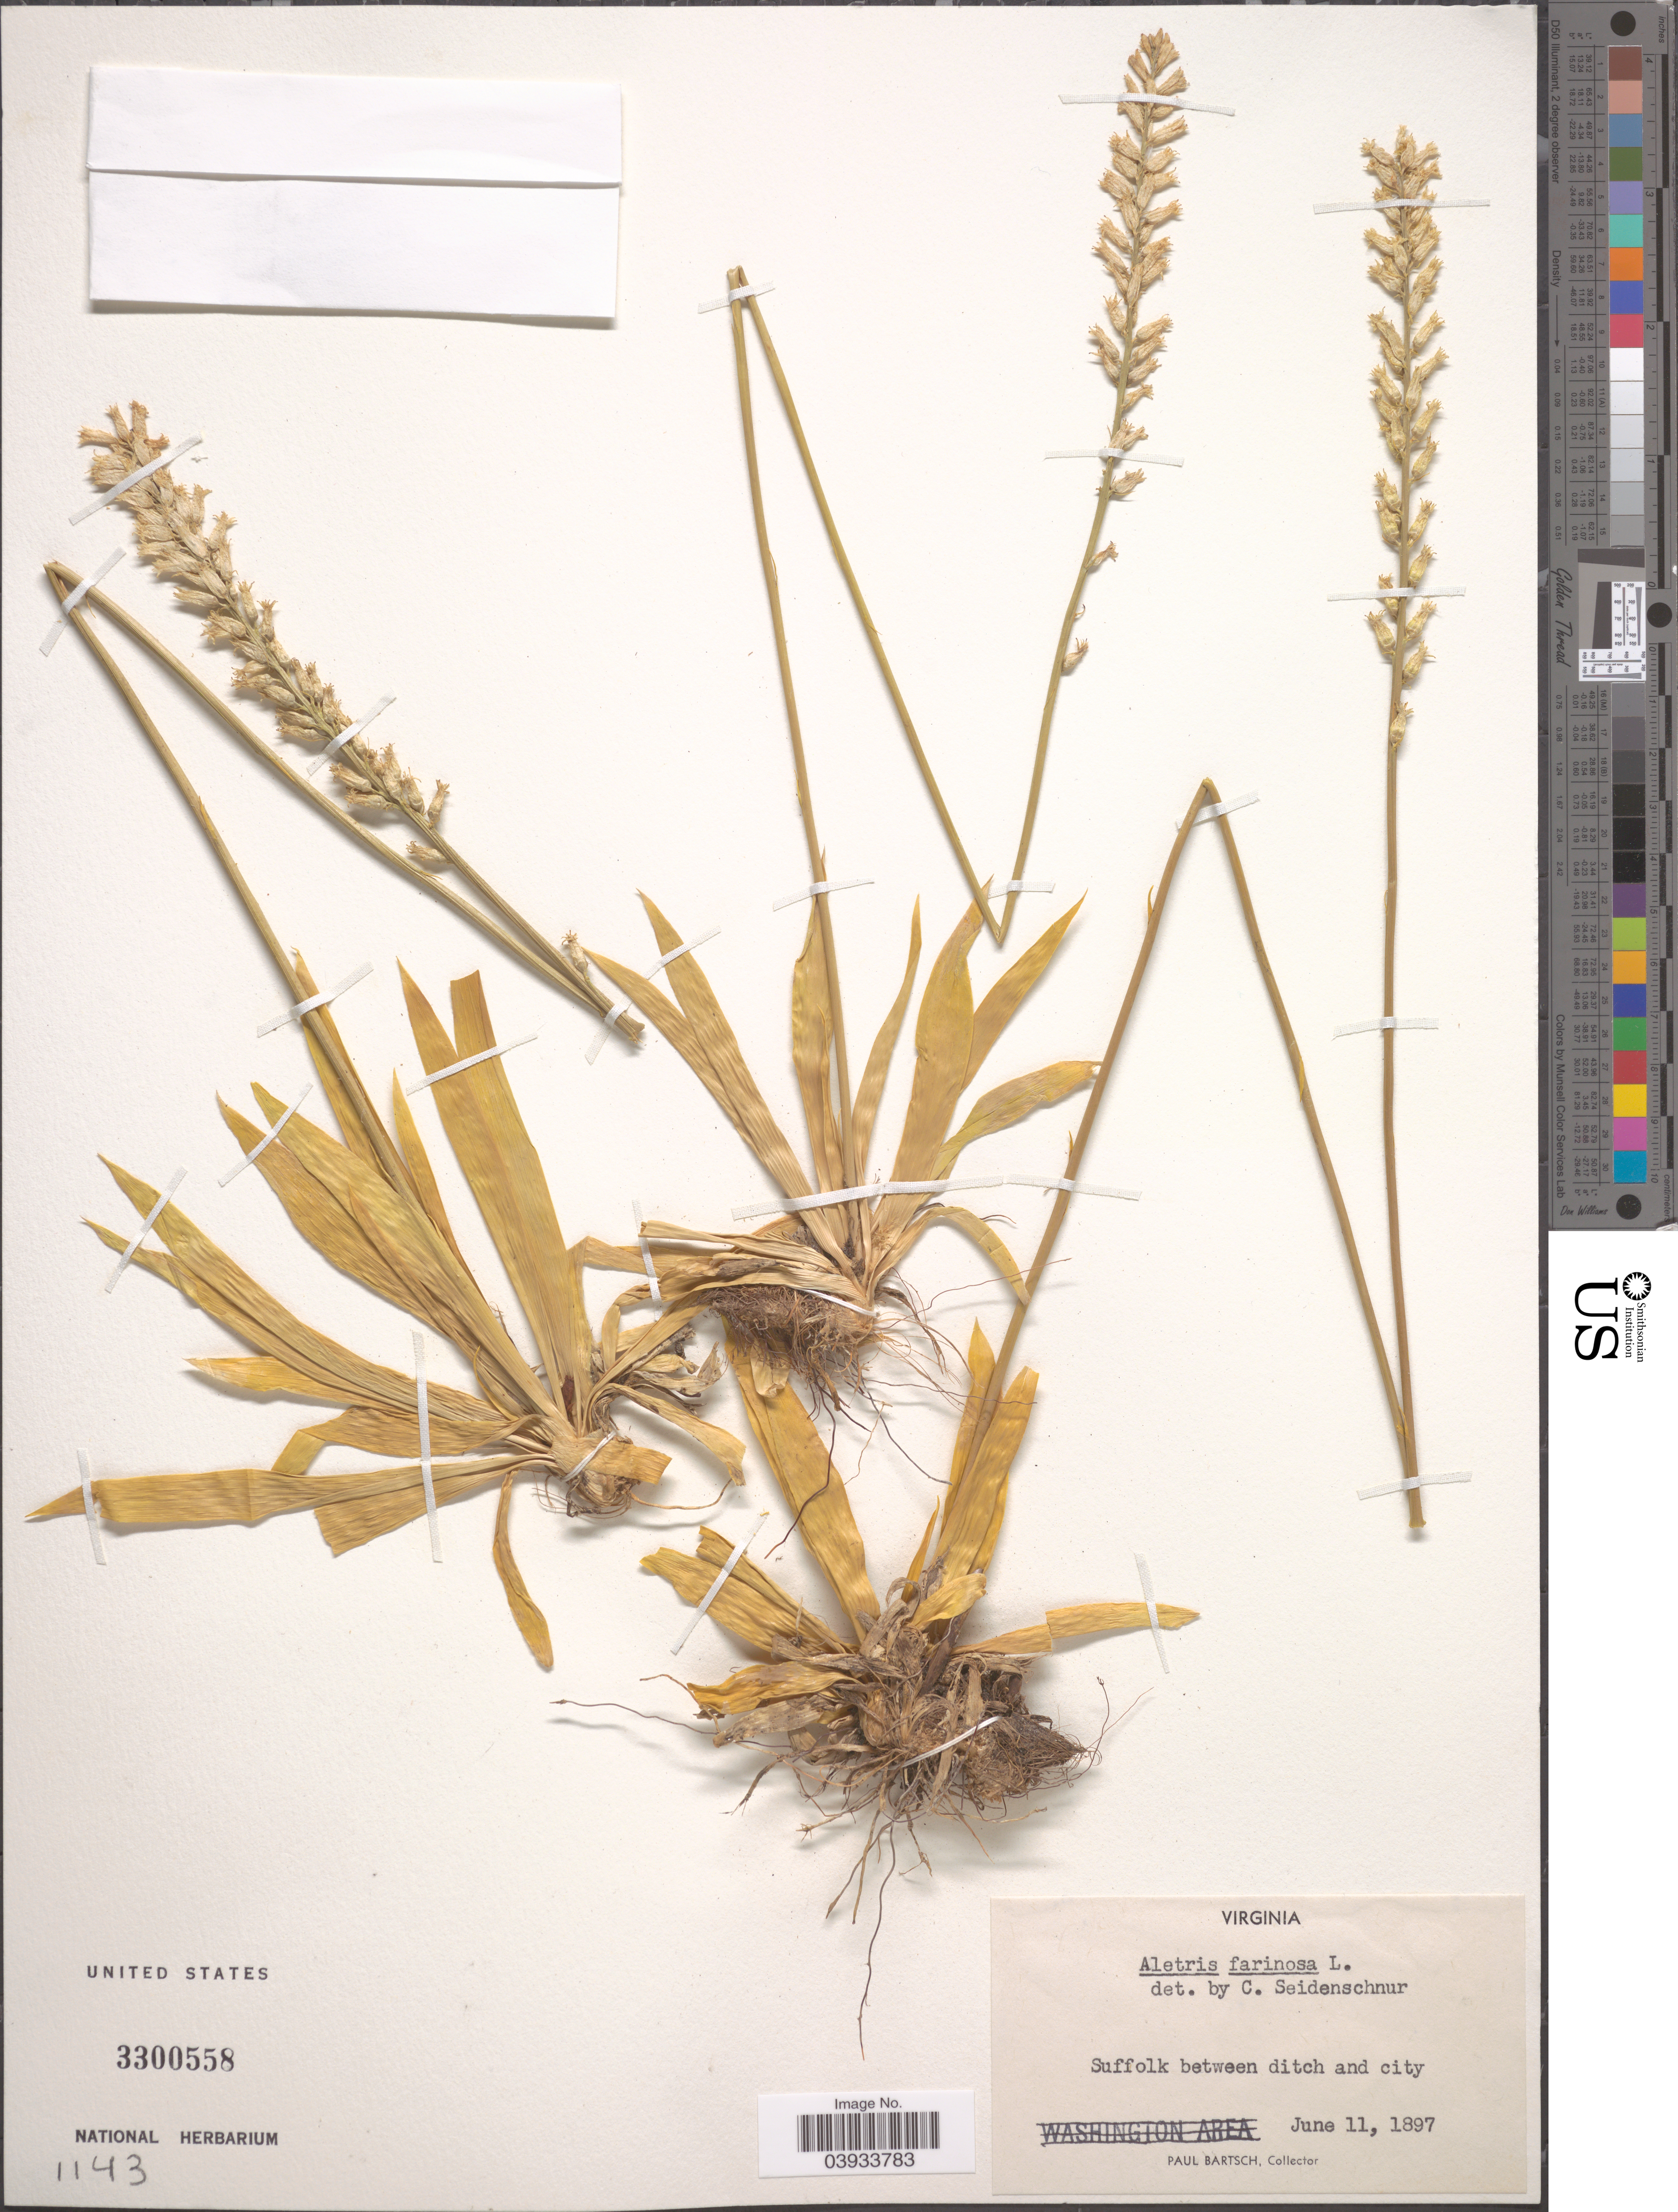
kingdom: Plantae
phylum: Tracheophyta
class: Liliopsida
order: Dioscoreales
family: Nartheciaceae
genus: Aletris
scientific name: Aletris farinosa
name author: L.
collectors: P. Bartsch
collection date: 1897-06-11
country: United States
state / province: Virginia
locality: Suffolk between ditch and city.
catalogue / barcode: US 3300558